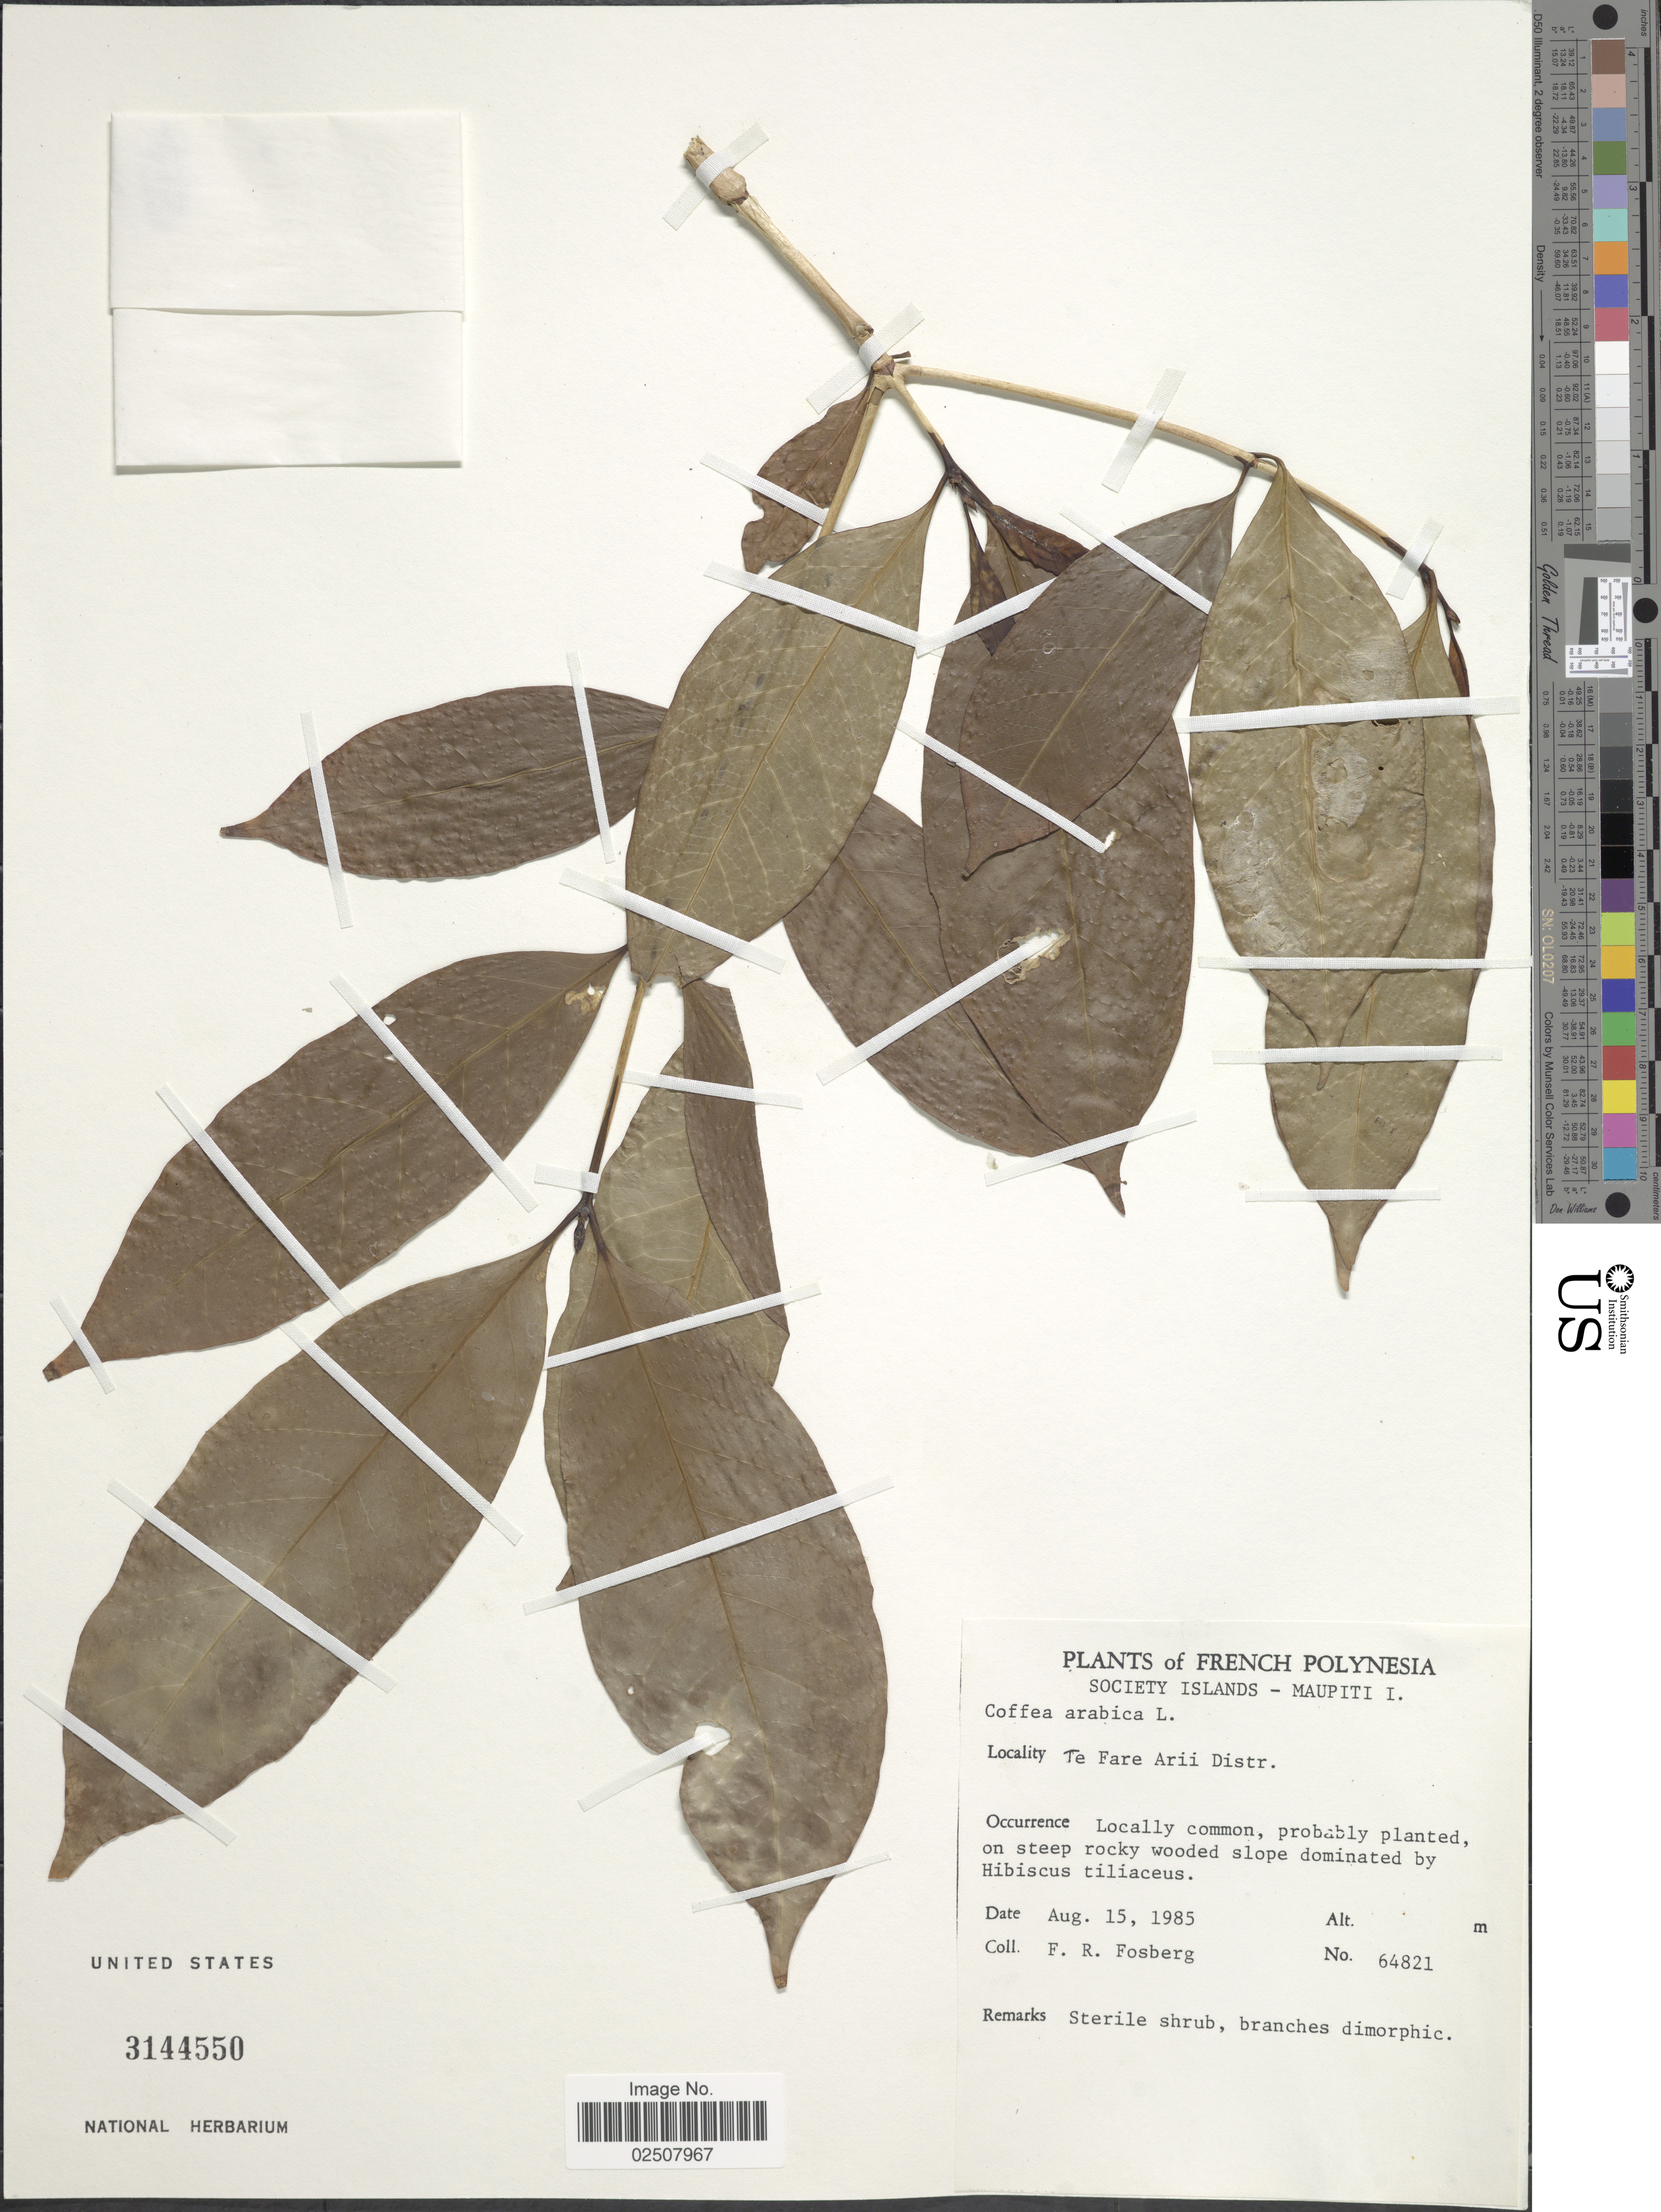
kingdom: Plantae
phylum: Tracheophyta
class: Magnoliopsida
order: Gentianales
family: Rubiaceae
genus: Coffea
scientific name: Coffea arabica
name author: L.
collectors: F. R. Fosberg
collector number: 64821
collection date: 1985-08-15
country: French Polynesia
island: Maupiti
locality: Society Islands - Maupiti I, Te Fare Arii Distr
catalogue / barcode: US 3144550